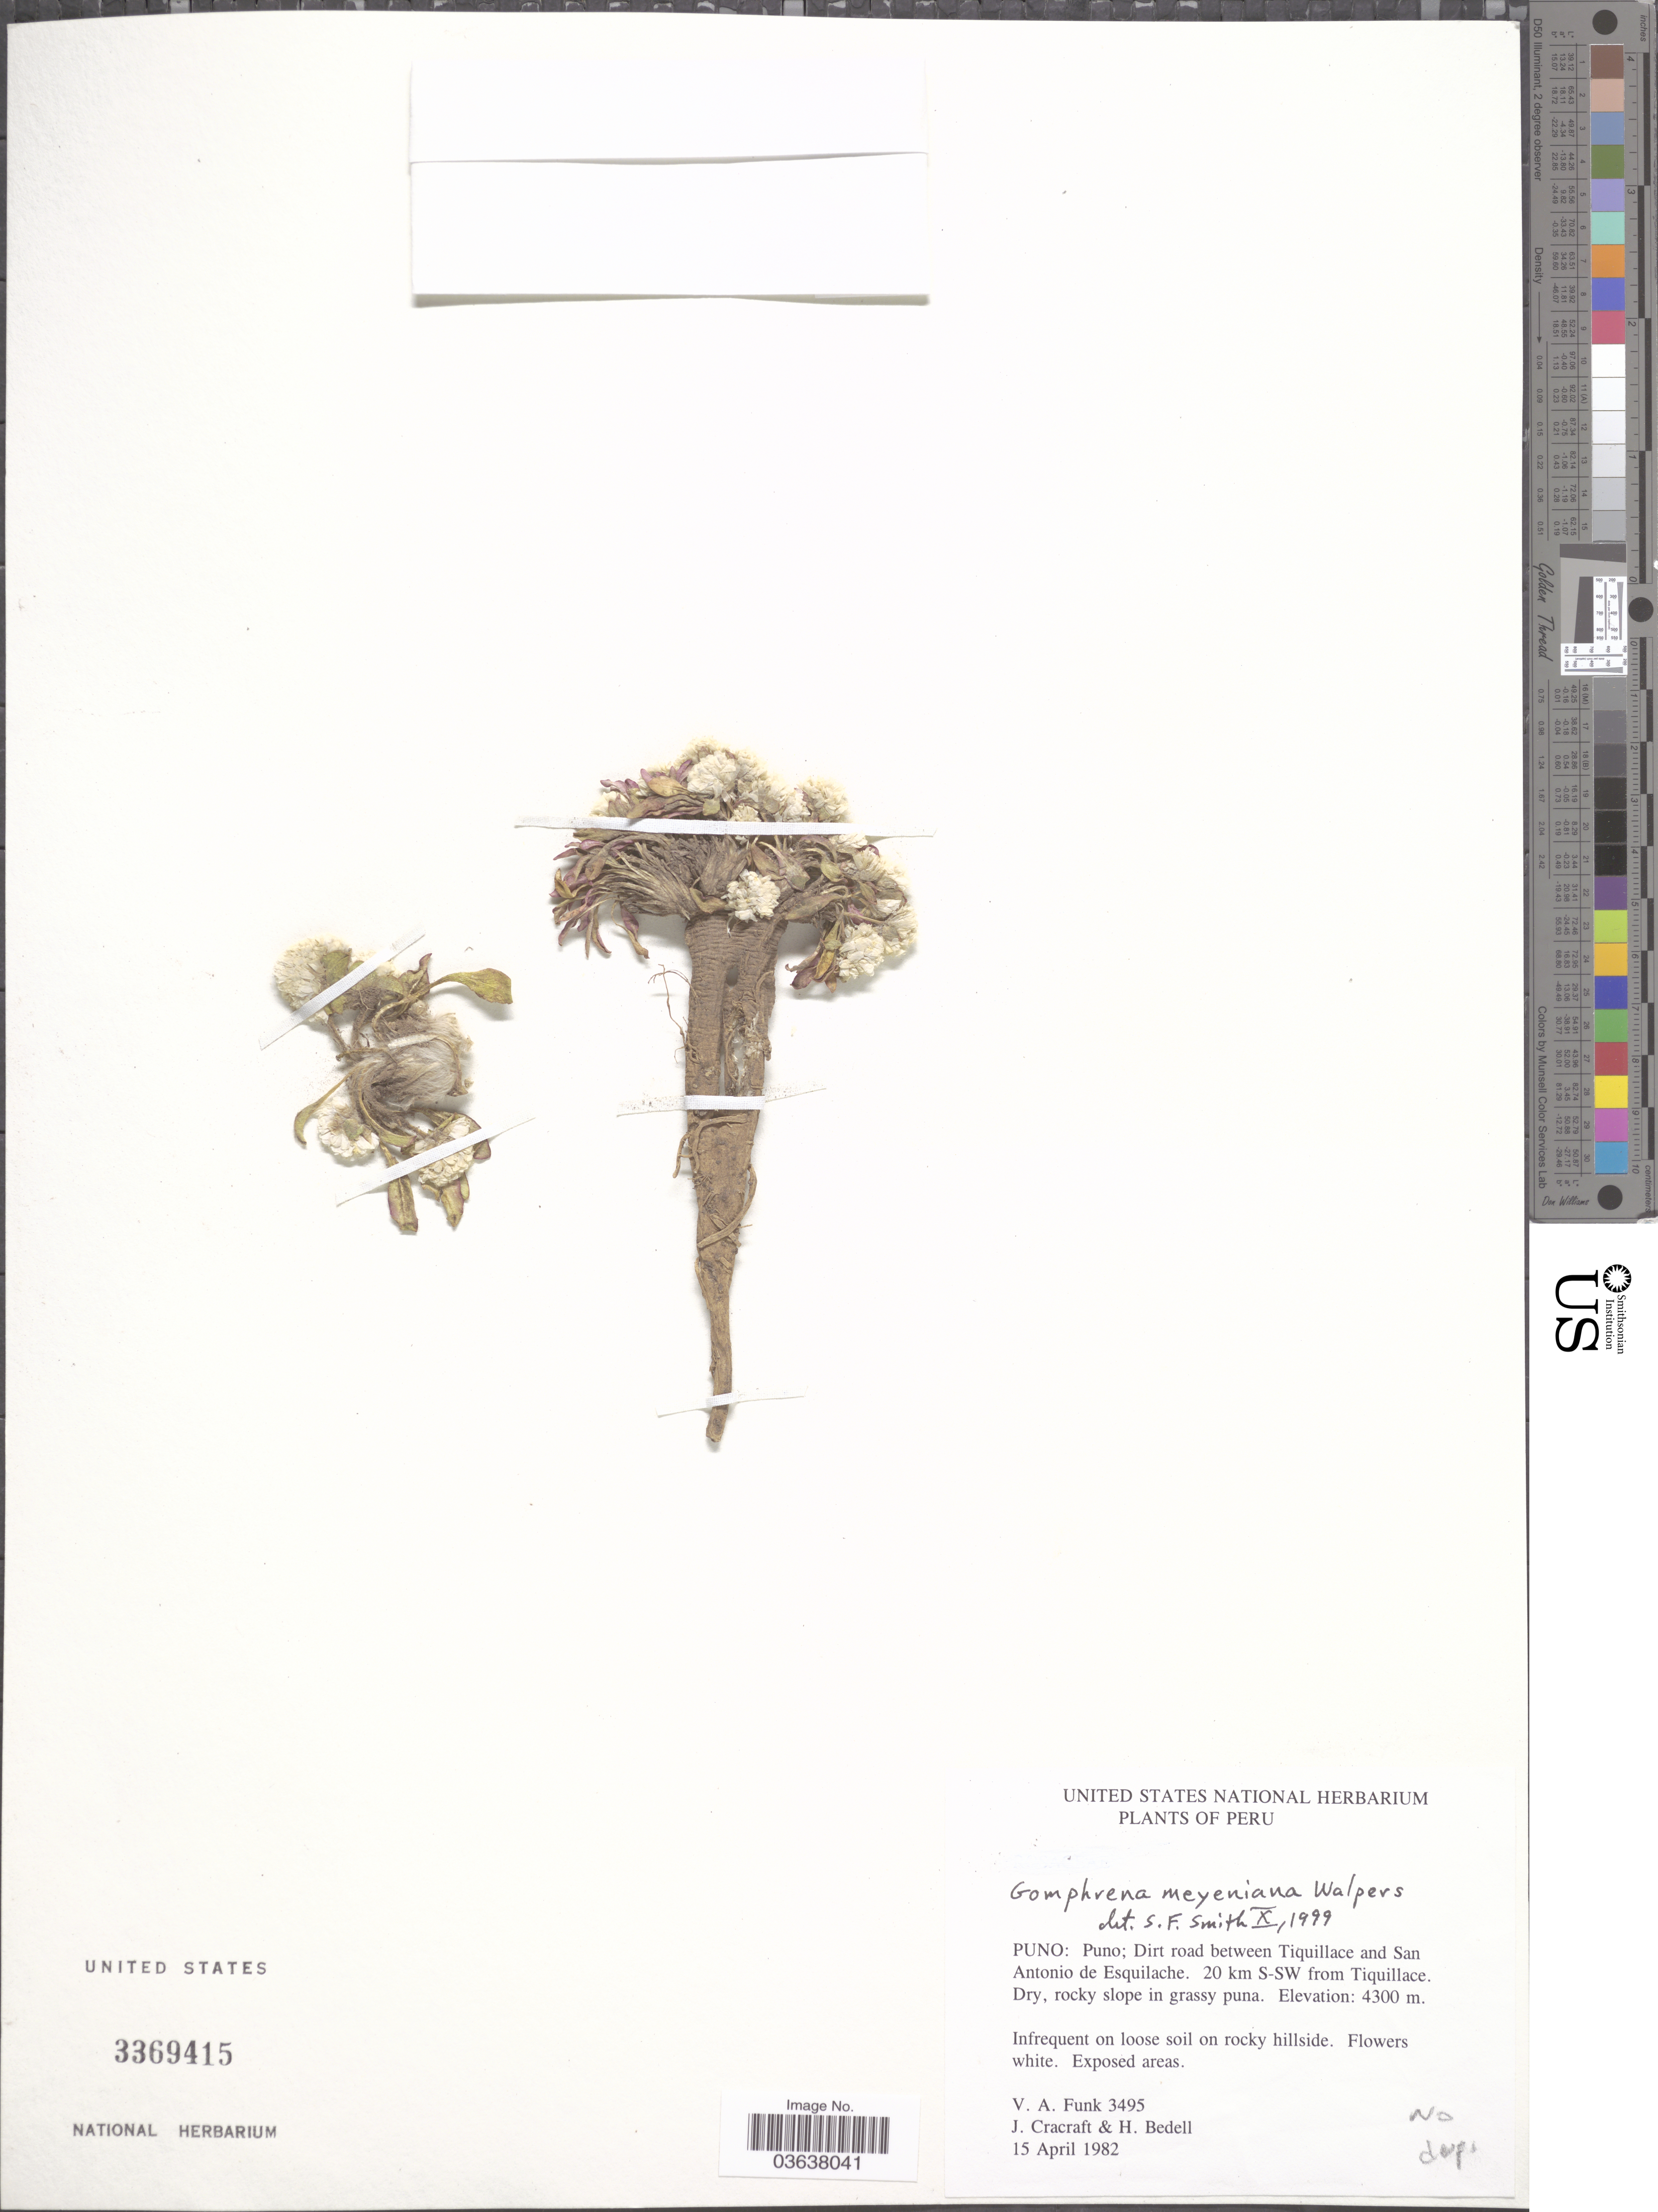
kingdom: Plantae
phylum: Tracheophyta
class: Magnoliopsida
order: Caryophyllales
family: Amaranthaceae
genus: Gomphrena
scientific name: Gomphrena meyeniana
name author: Walp.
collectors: V. Funk, J. L. Cracraft & H. Bedell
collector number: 3495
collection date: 1982-04-15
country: Peru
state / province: Puno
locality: Puno; Dirt road between Tiquillace and San Antonio de Esquilache. 20 km S-SW from Tiquillace.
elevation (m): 4300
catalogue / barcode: US 3369415